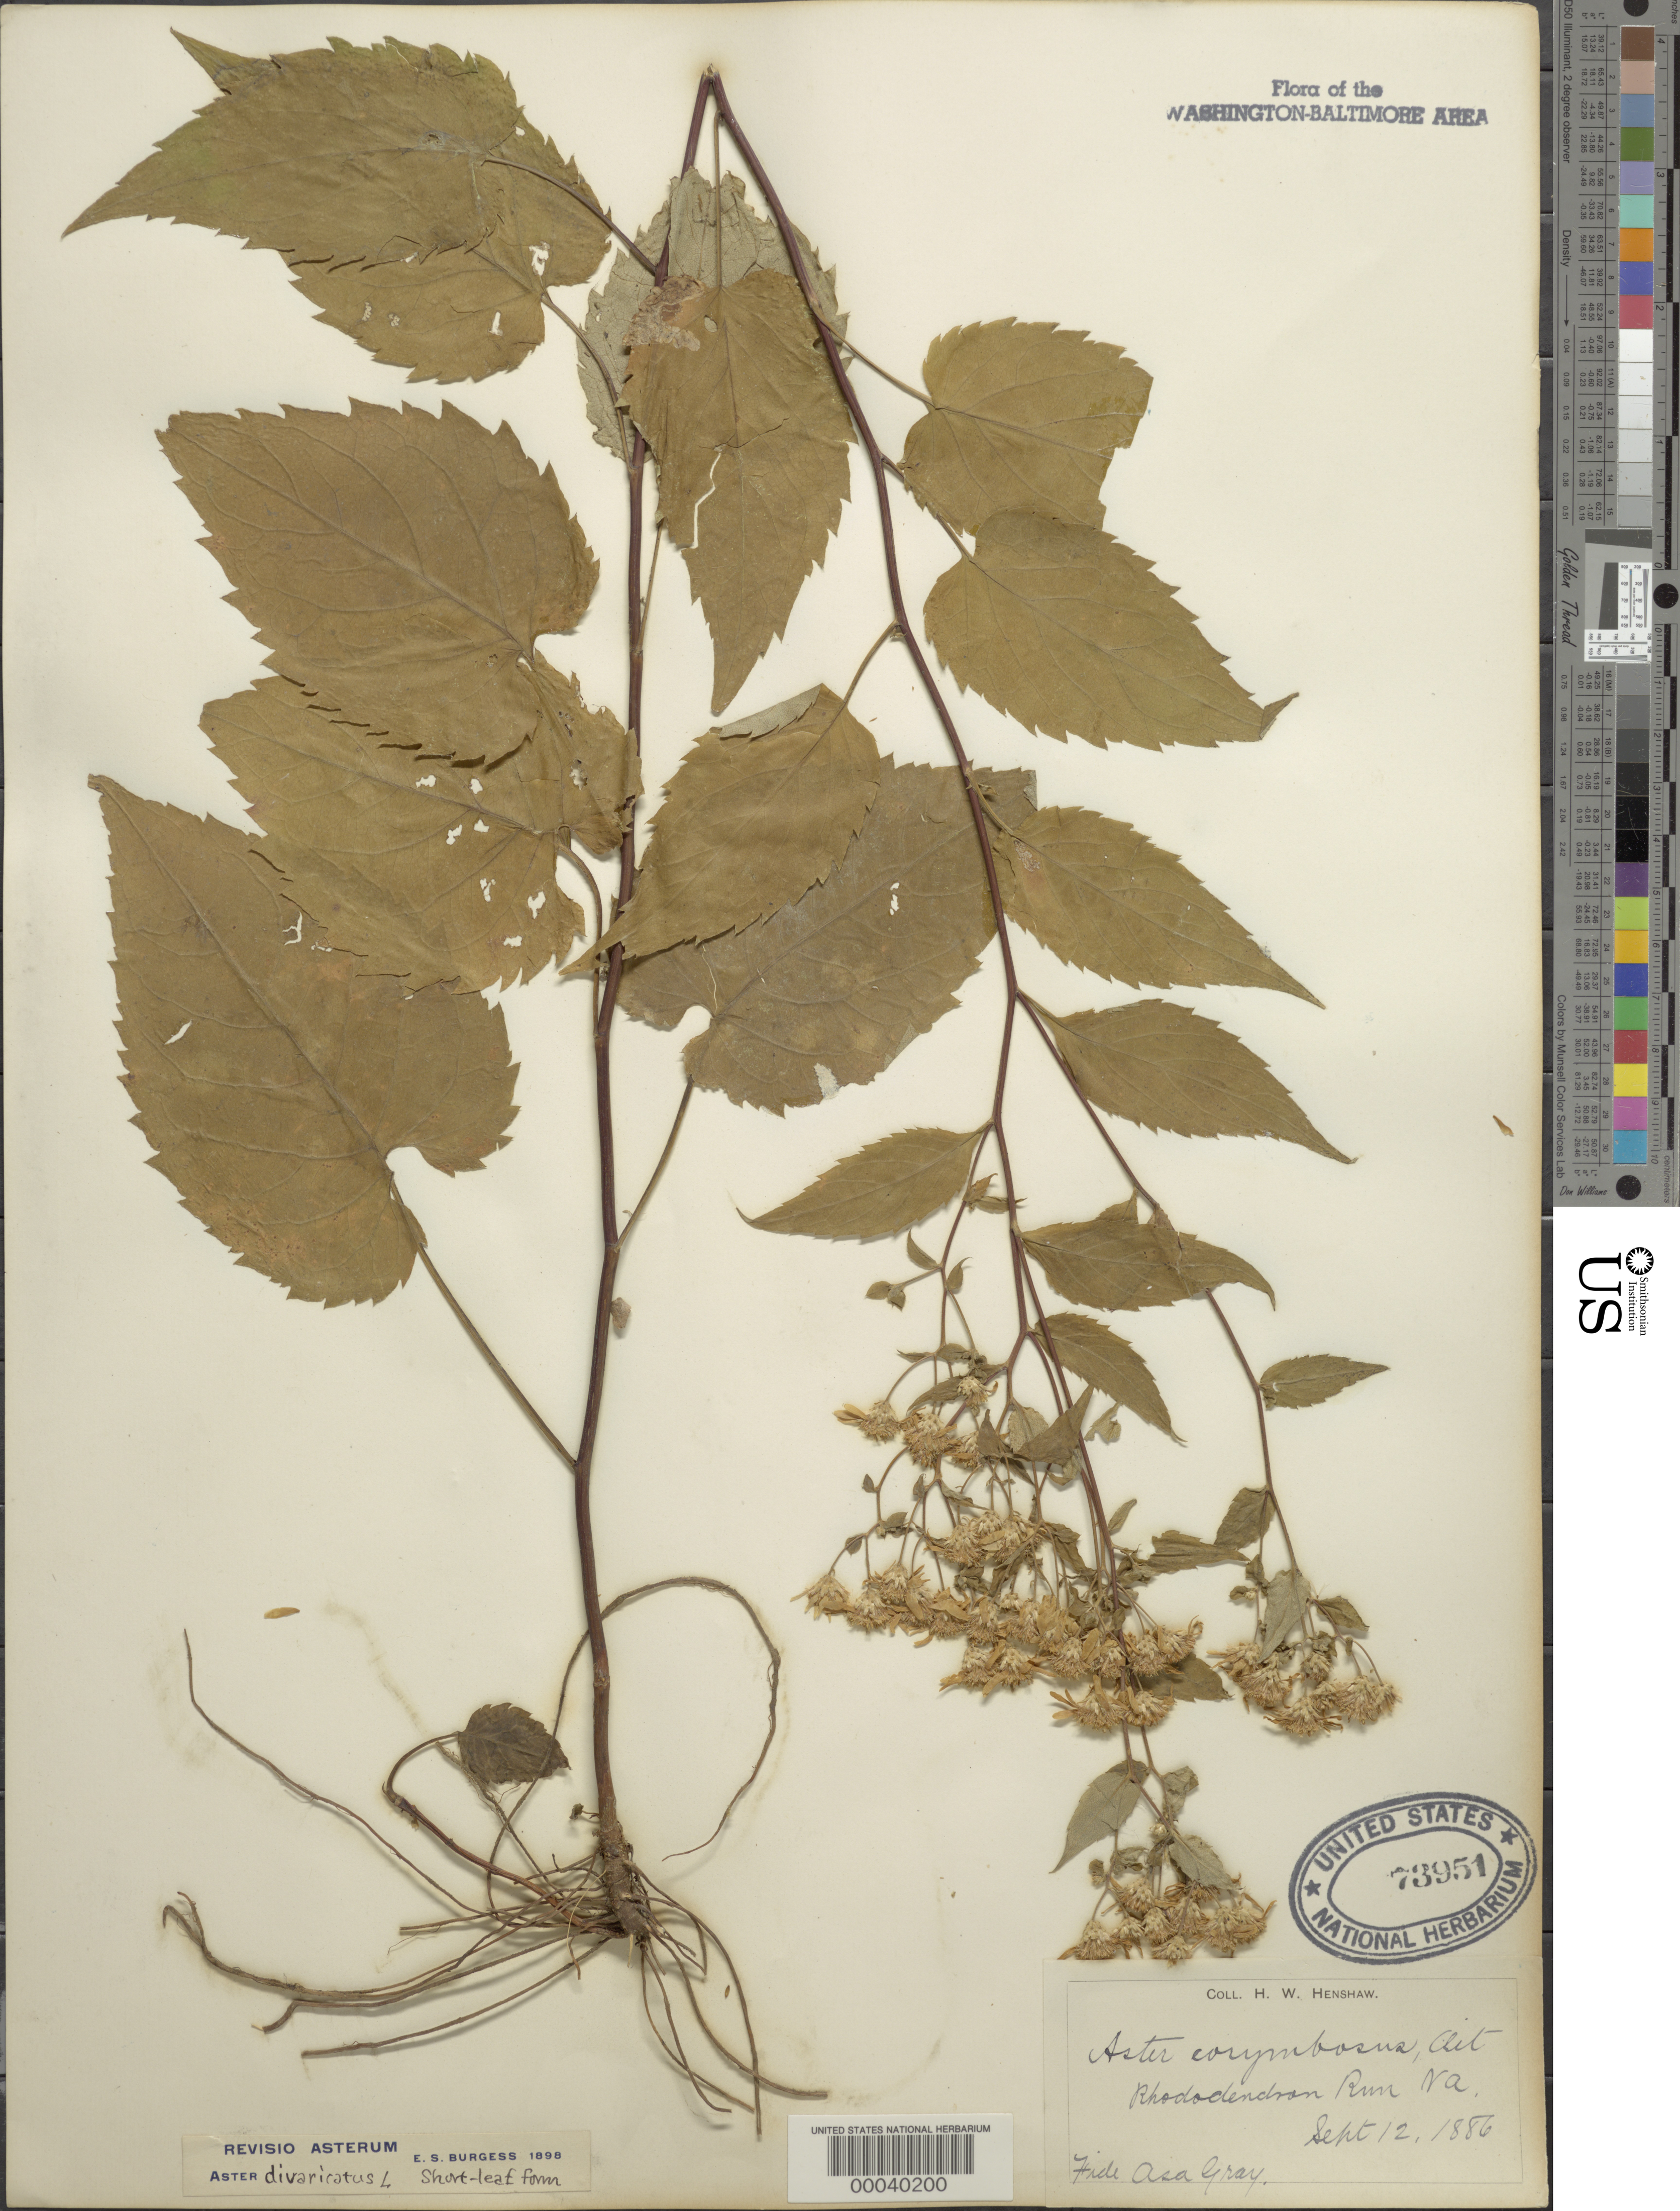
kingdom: Plantae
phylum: Tracheophyta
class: Magnoliopsida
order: Asterales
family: Asteraceae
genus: Eurybia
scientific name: Eurybia divaricata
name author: (L.) G.L. Nesom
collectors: H. Henshaw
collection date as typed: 12 Sep 1886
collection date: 1886-09-12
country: United States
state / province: Virginia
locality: Rhododendron Run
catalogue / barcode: US 73951